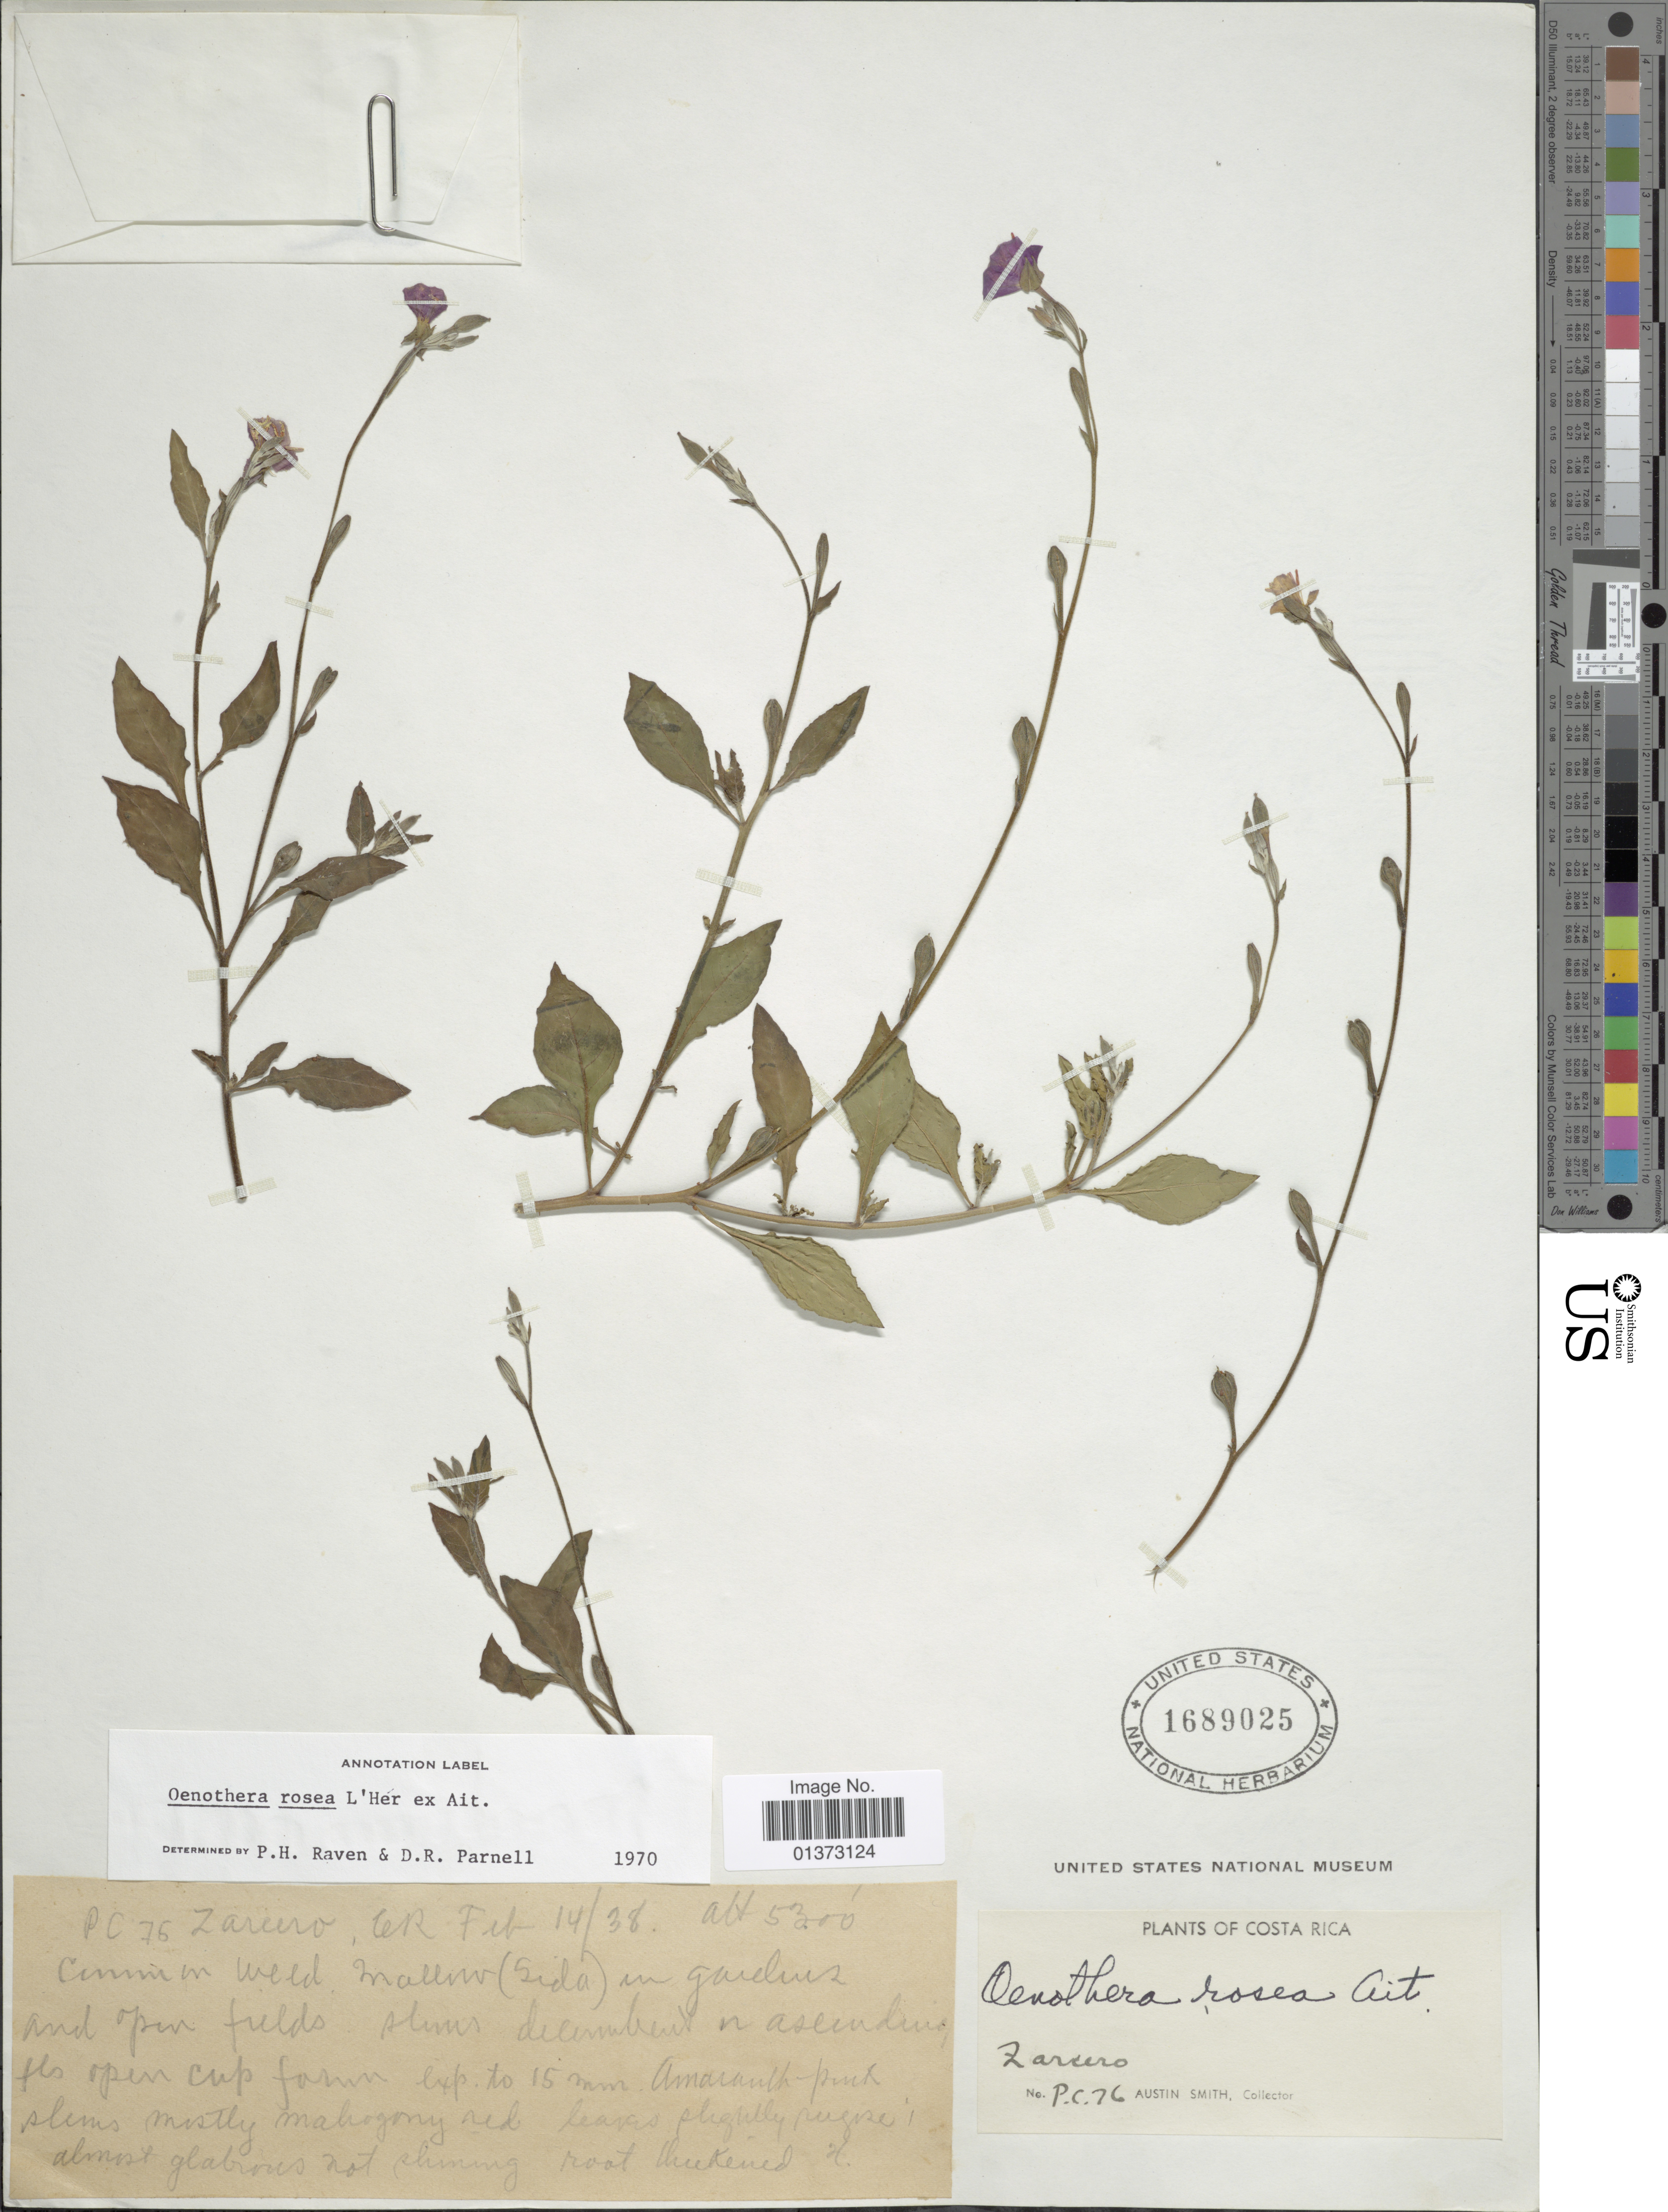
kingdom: Plantae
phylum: Tracheophyta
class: Magnoliopsida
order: Myrtales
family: Onagraceae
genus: Oenothera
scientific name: Oenothera rosea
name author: L'Hér. ex Aiton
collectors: Aust P. Smith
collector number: PC76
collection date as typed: Transcribed d/m/y: 14/2/38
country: Costa Rica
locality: Zarcera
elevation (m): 1615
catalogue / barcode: US 1689025